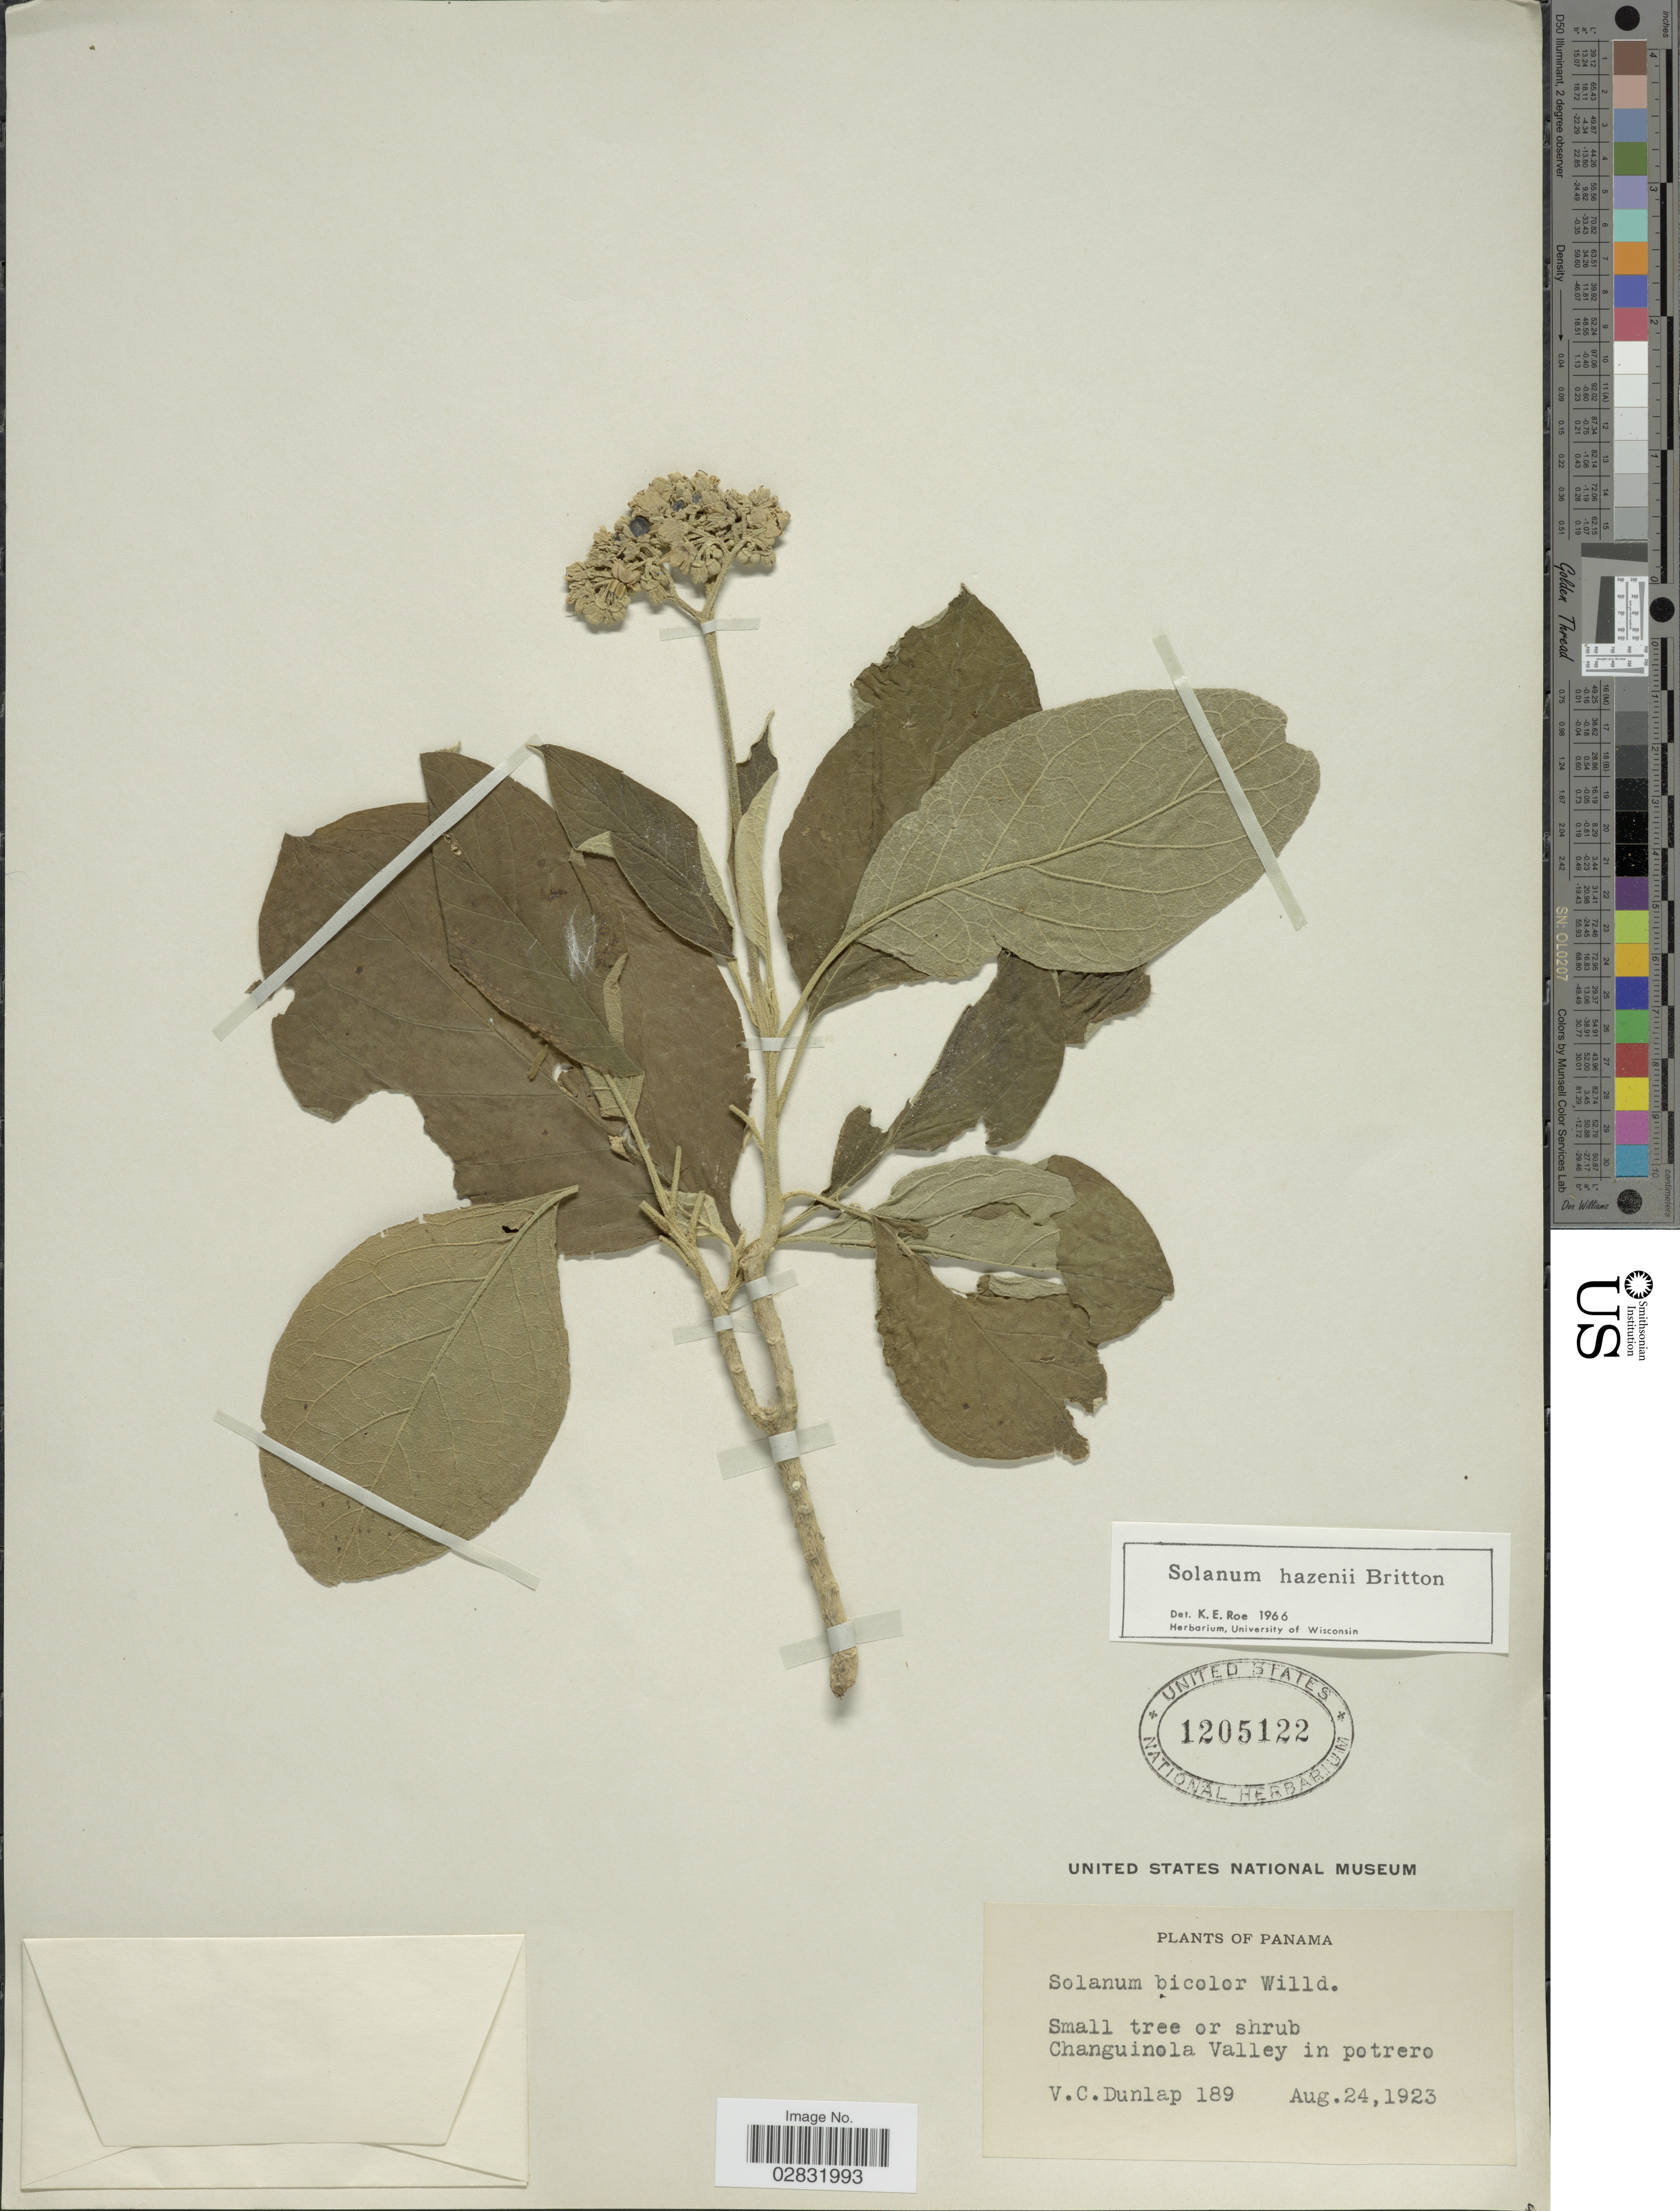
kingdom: Plantae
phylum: Tracheophyta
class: Magnoliopsida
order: Solanales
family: Solanaceae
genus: Solanum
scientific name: Solanum hazenii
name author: Britton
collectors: V. C. Dunlap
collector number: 189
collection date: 1923-08-24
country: Panama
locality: Changuinola Valley in potrero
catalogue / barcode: US 1205122